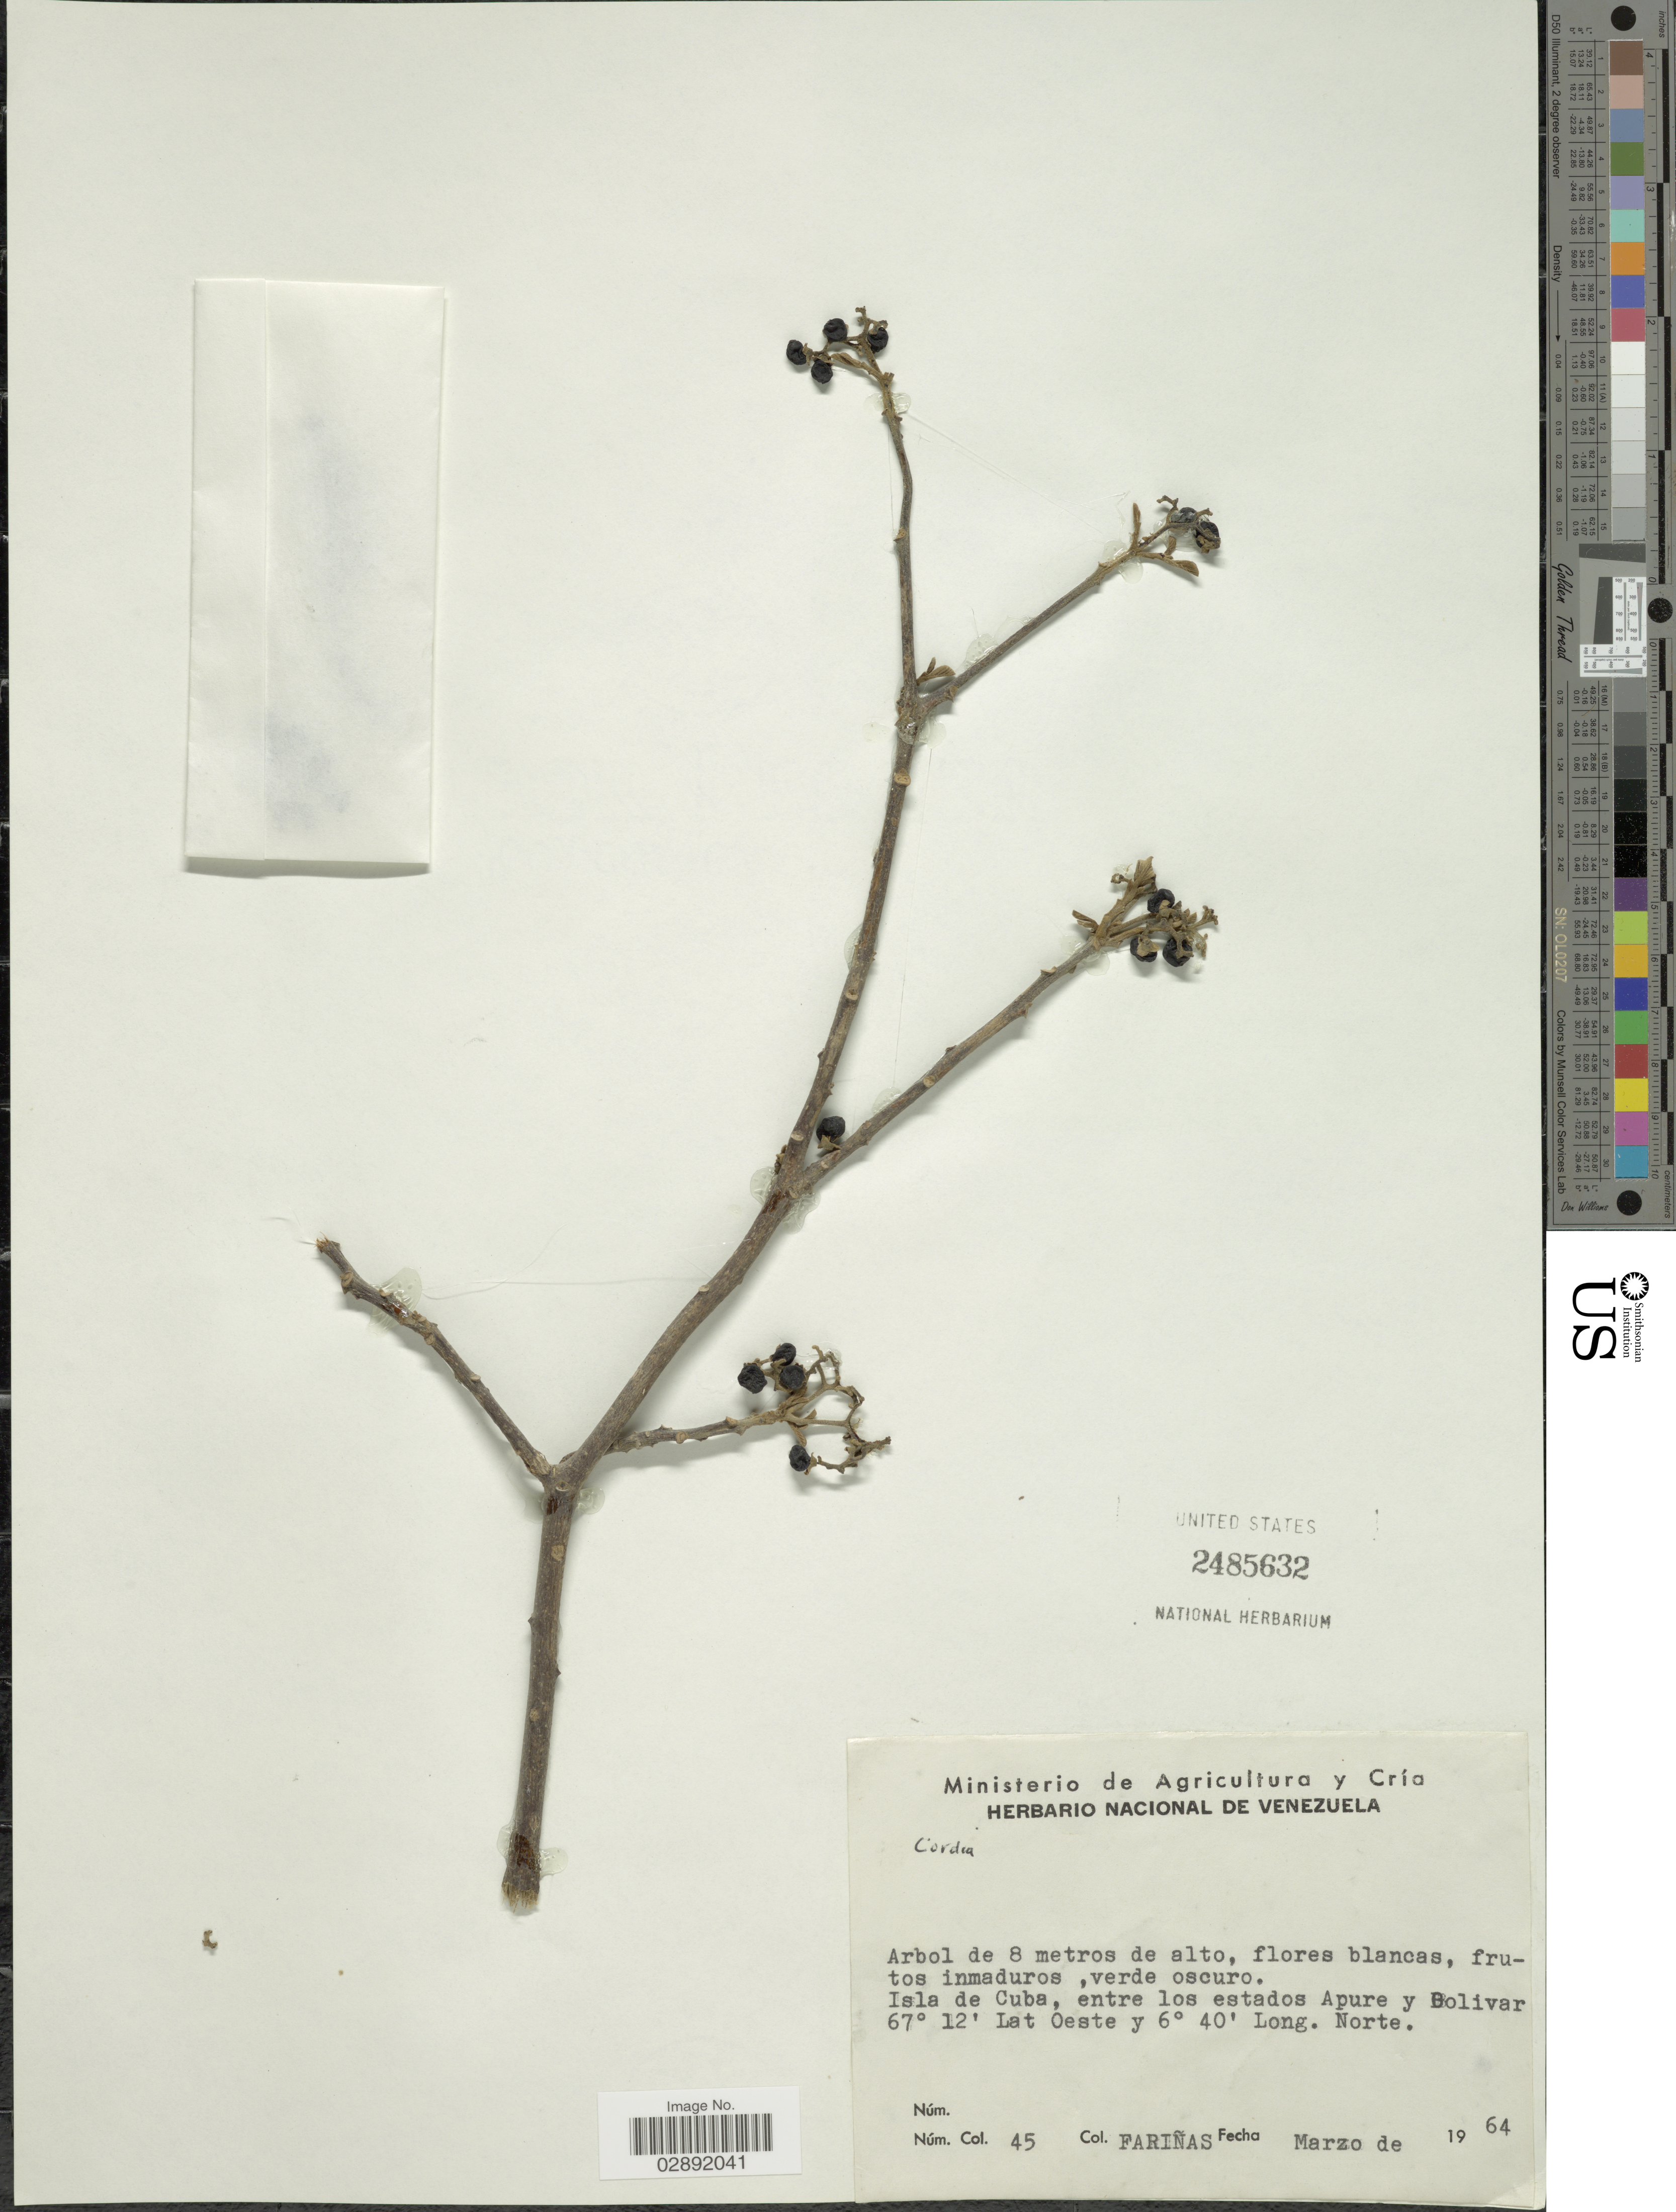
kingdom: Plantae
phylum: Tracheophyta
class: Magnoliopsida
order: Boraginales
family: Cordiaceae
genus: Cordia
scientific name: Cordia sp.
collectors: -. Fariñas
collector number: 45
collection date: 1964-03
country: Venezuela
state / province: Bolivar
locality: Isla de Cuba, entre los estados Apure y Bolivar.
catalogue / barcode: US 2485632